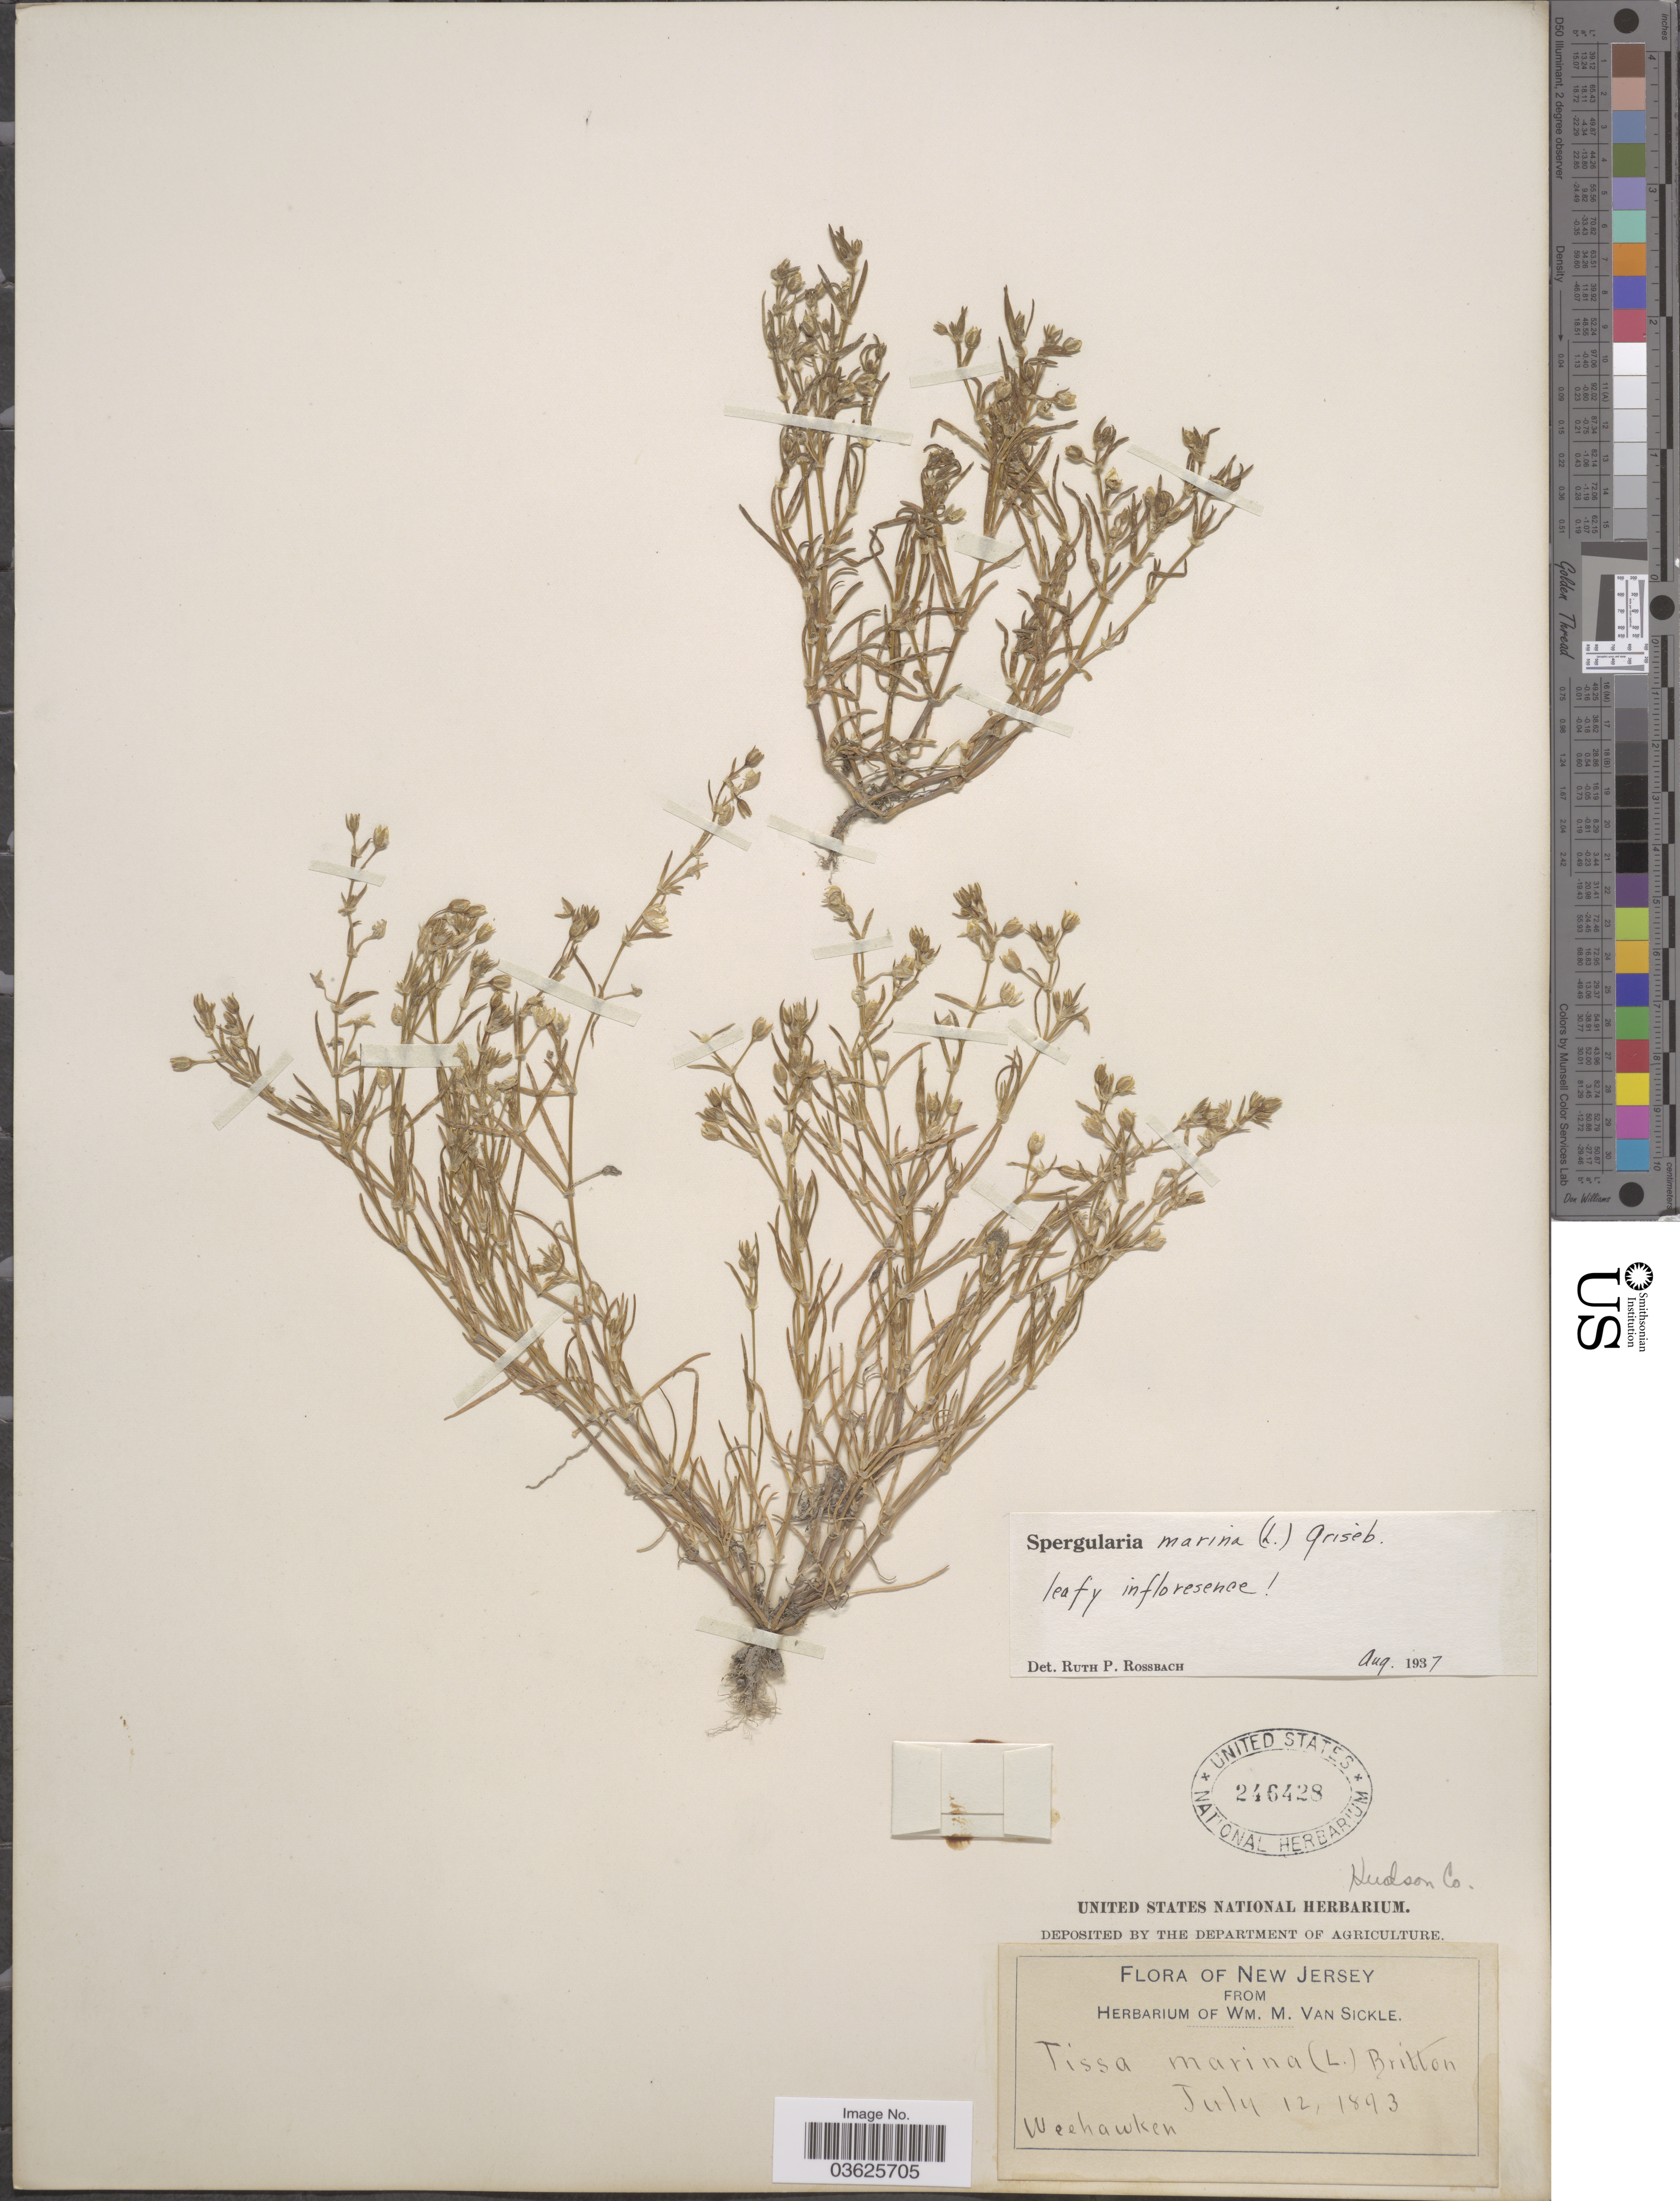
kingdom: Plantae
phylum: Tracheophyta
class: Magnoliopsida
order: Caryophyllales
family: Caryophyllaceae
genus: Spergularia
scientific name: Spergularia marina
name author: (L.) Griseb.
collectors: ex herb. Wm. M. Van Sickle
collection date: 1893-07-12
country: United States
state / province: New Jersey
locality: Weehawken.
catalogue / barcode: US 246428